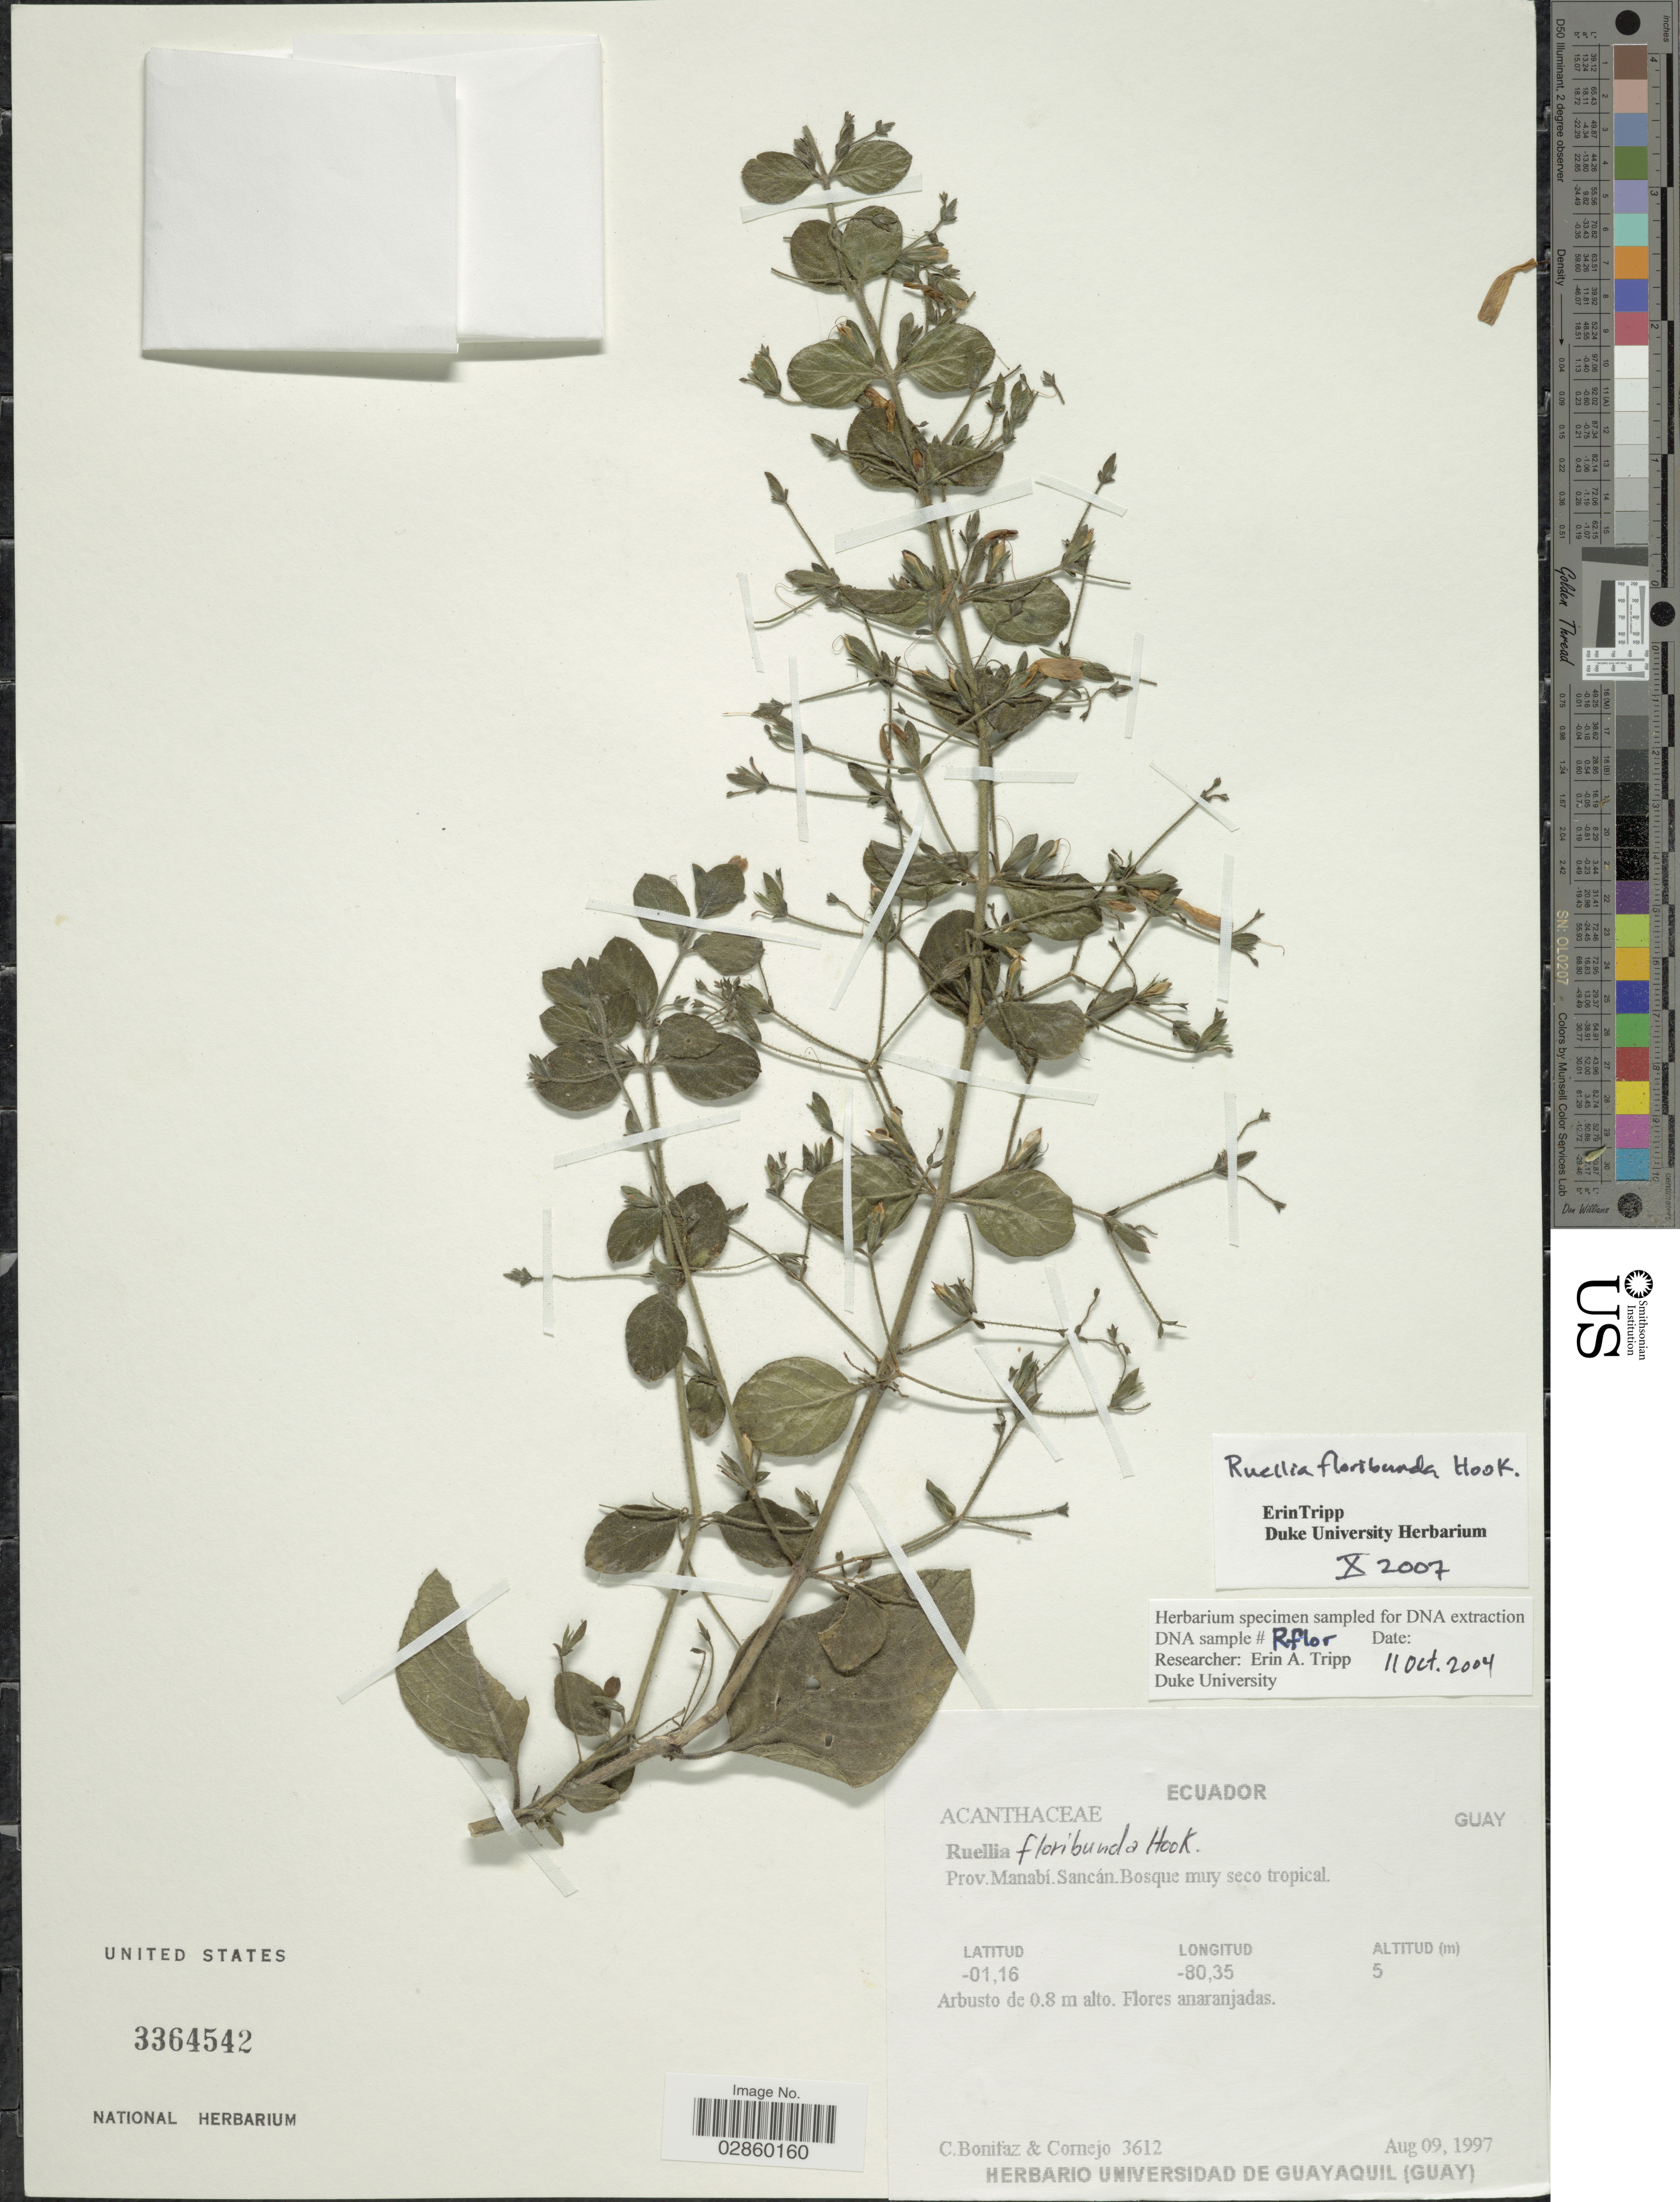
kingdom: Plantae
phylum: Tracheophyta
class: Magnoliopsida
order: Lamiales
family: Acanthaceae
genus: Ruellia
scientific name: Ruellia floribunda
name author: Hook.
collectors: C. Bonifaz & Cornejo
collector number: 3612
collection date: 1997-08-09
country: Ecuador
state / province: Manabí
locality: Sancán.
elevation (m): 5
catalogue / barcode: US 3364542